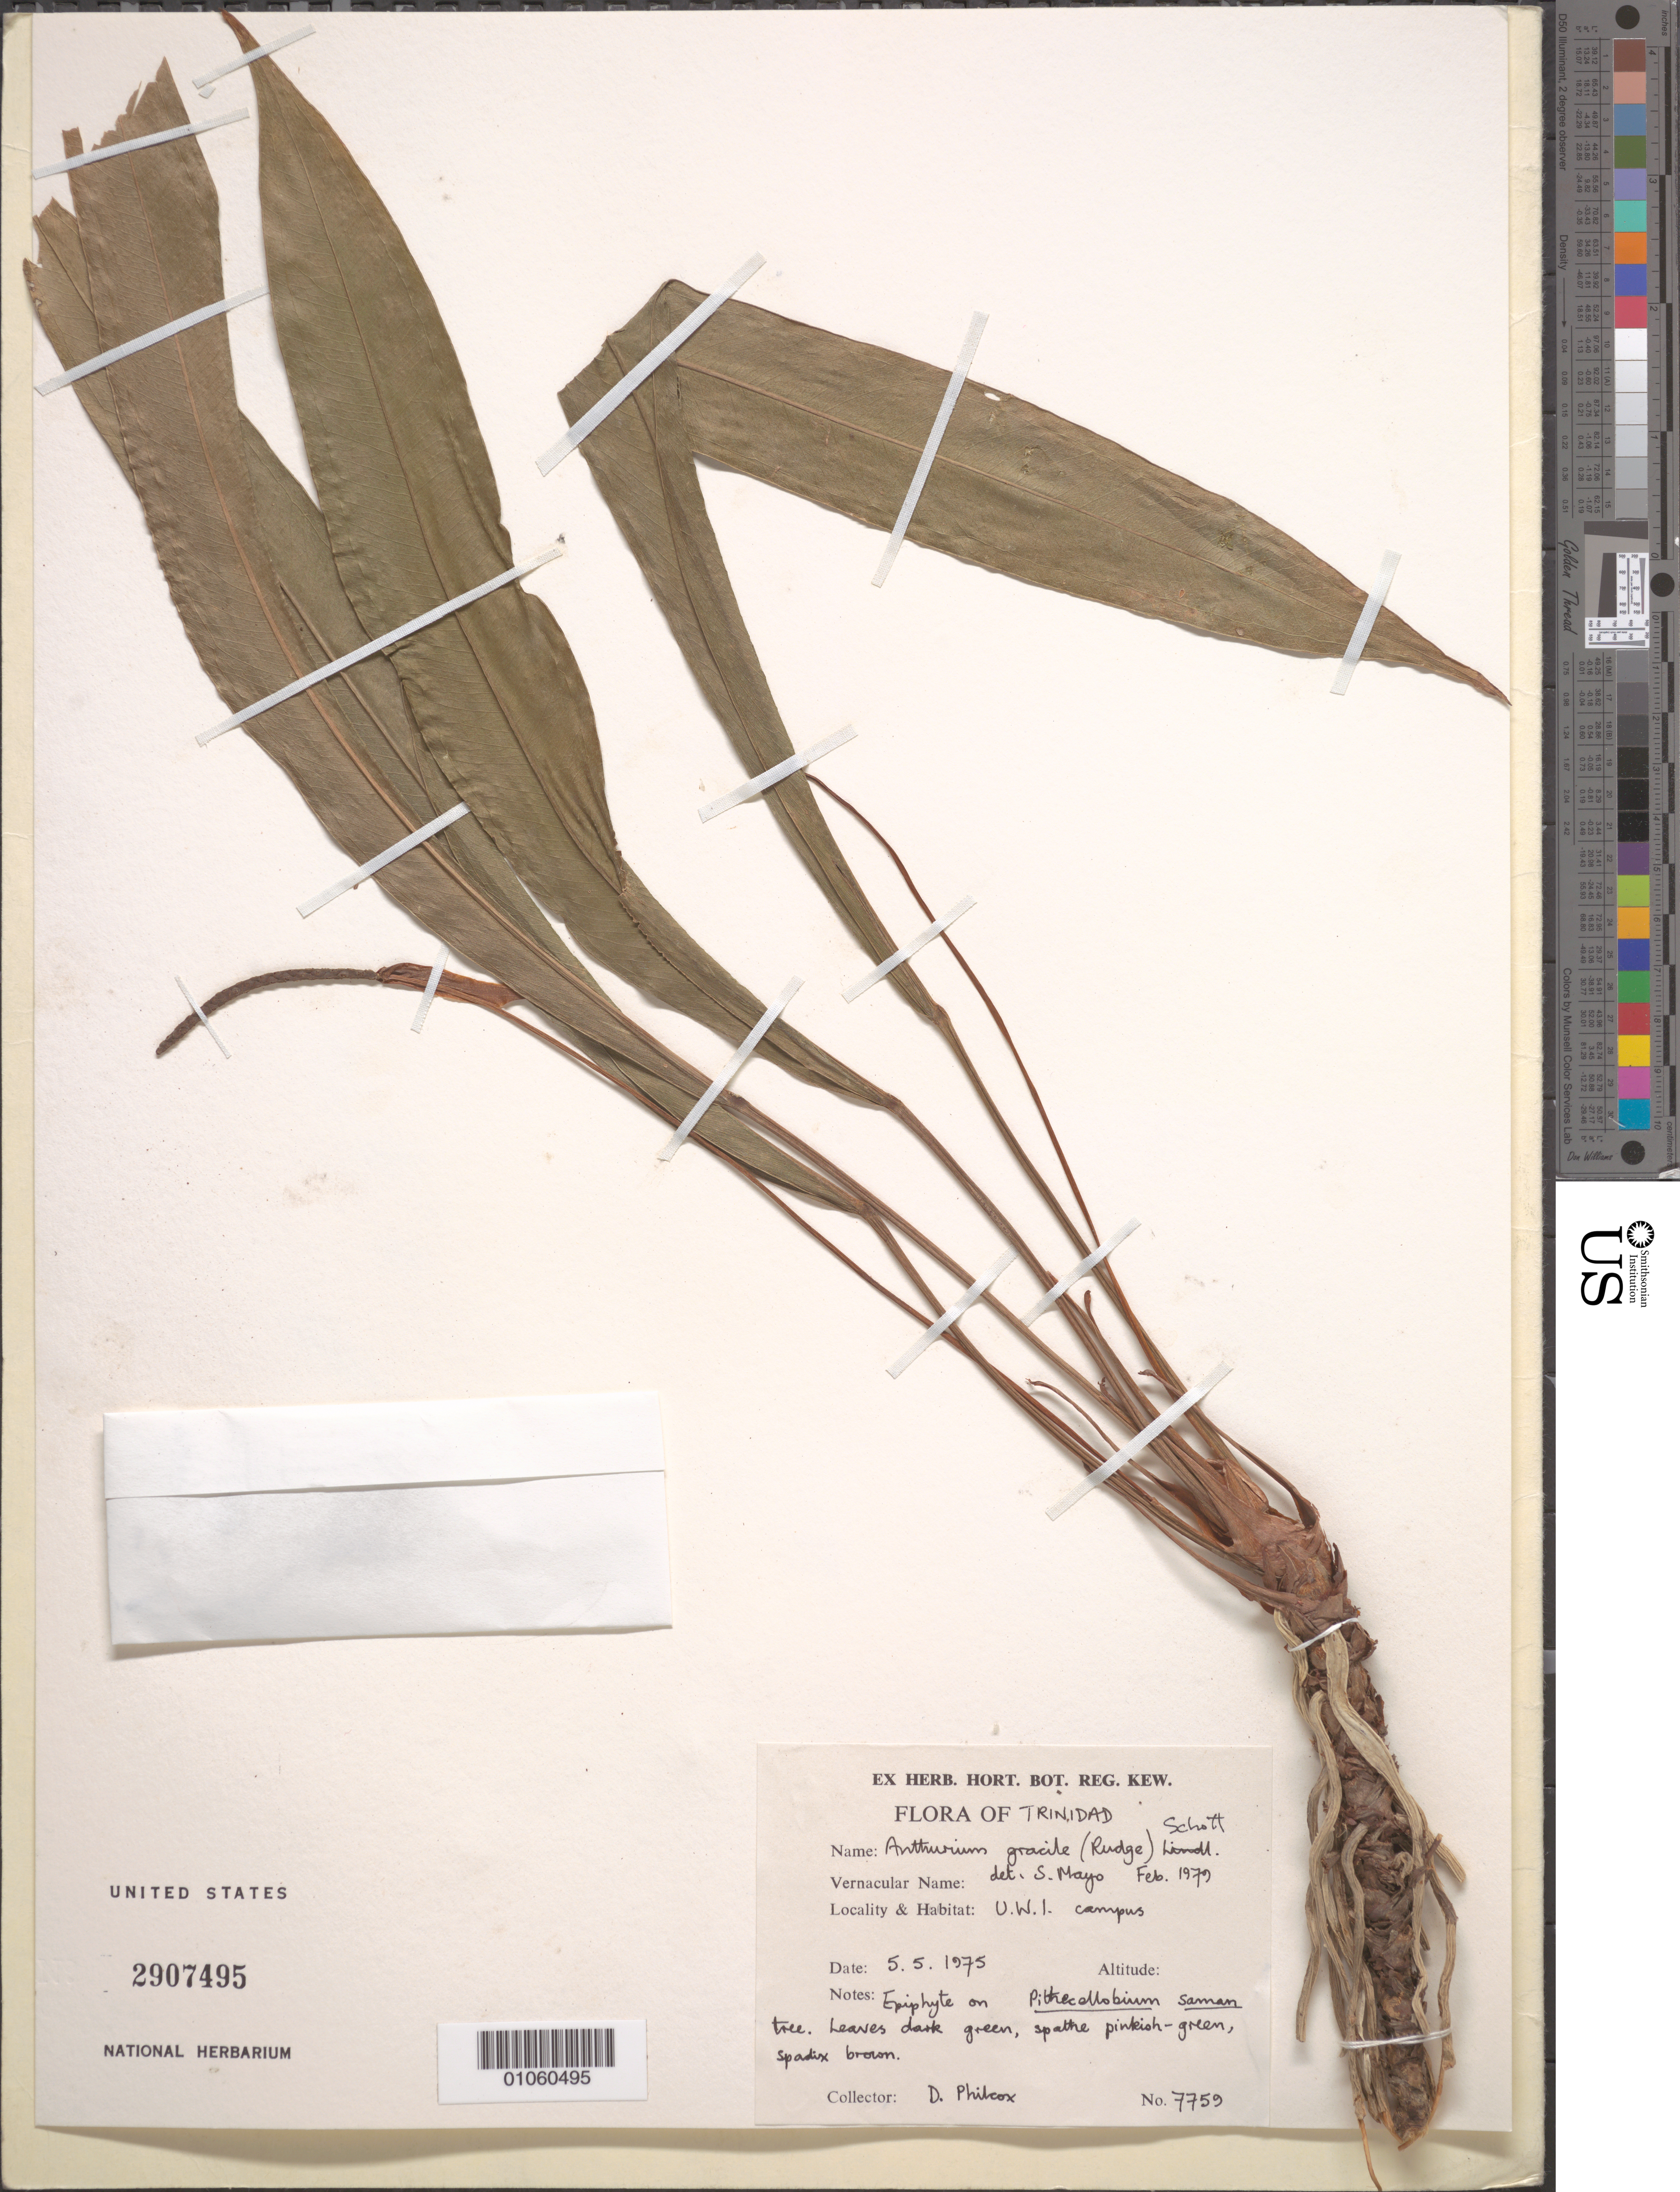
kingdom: Plantae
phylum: Tracheophyta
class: Liliopsida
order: Alismatales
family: Araceae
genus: Anthurium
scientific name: Anthurium gracile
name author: (Rudge) Schott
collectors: D. Philcox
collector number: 7759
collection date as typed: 05 May 1975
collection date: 1975-05-05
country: Trinidad and Tobago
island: Trinidad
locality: U.W.I. campus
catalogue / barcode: US 2907495